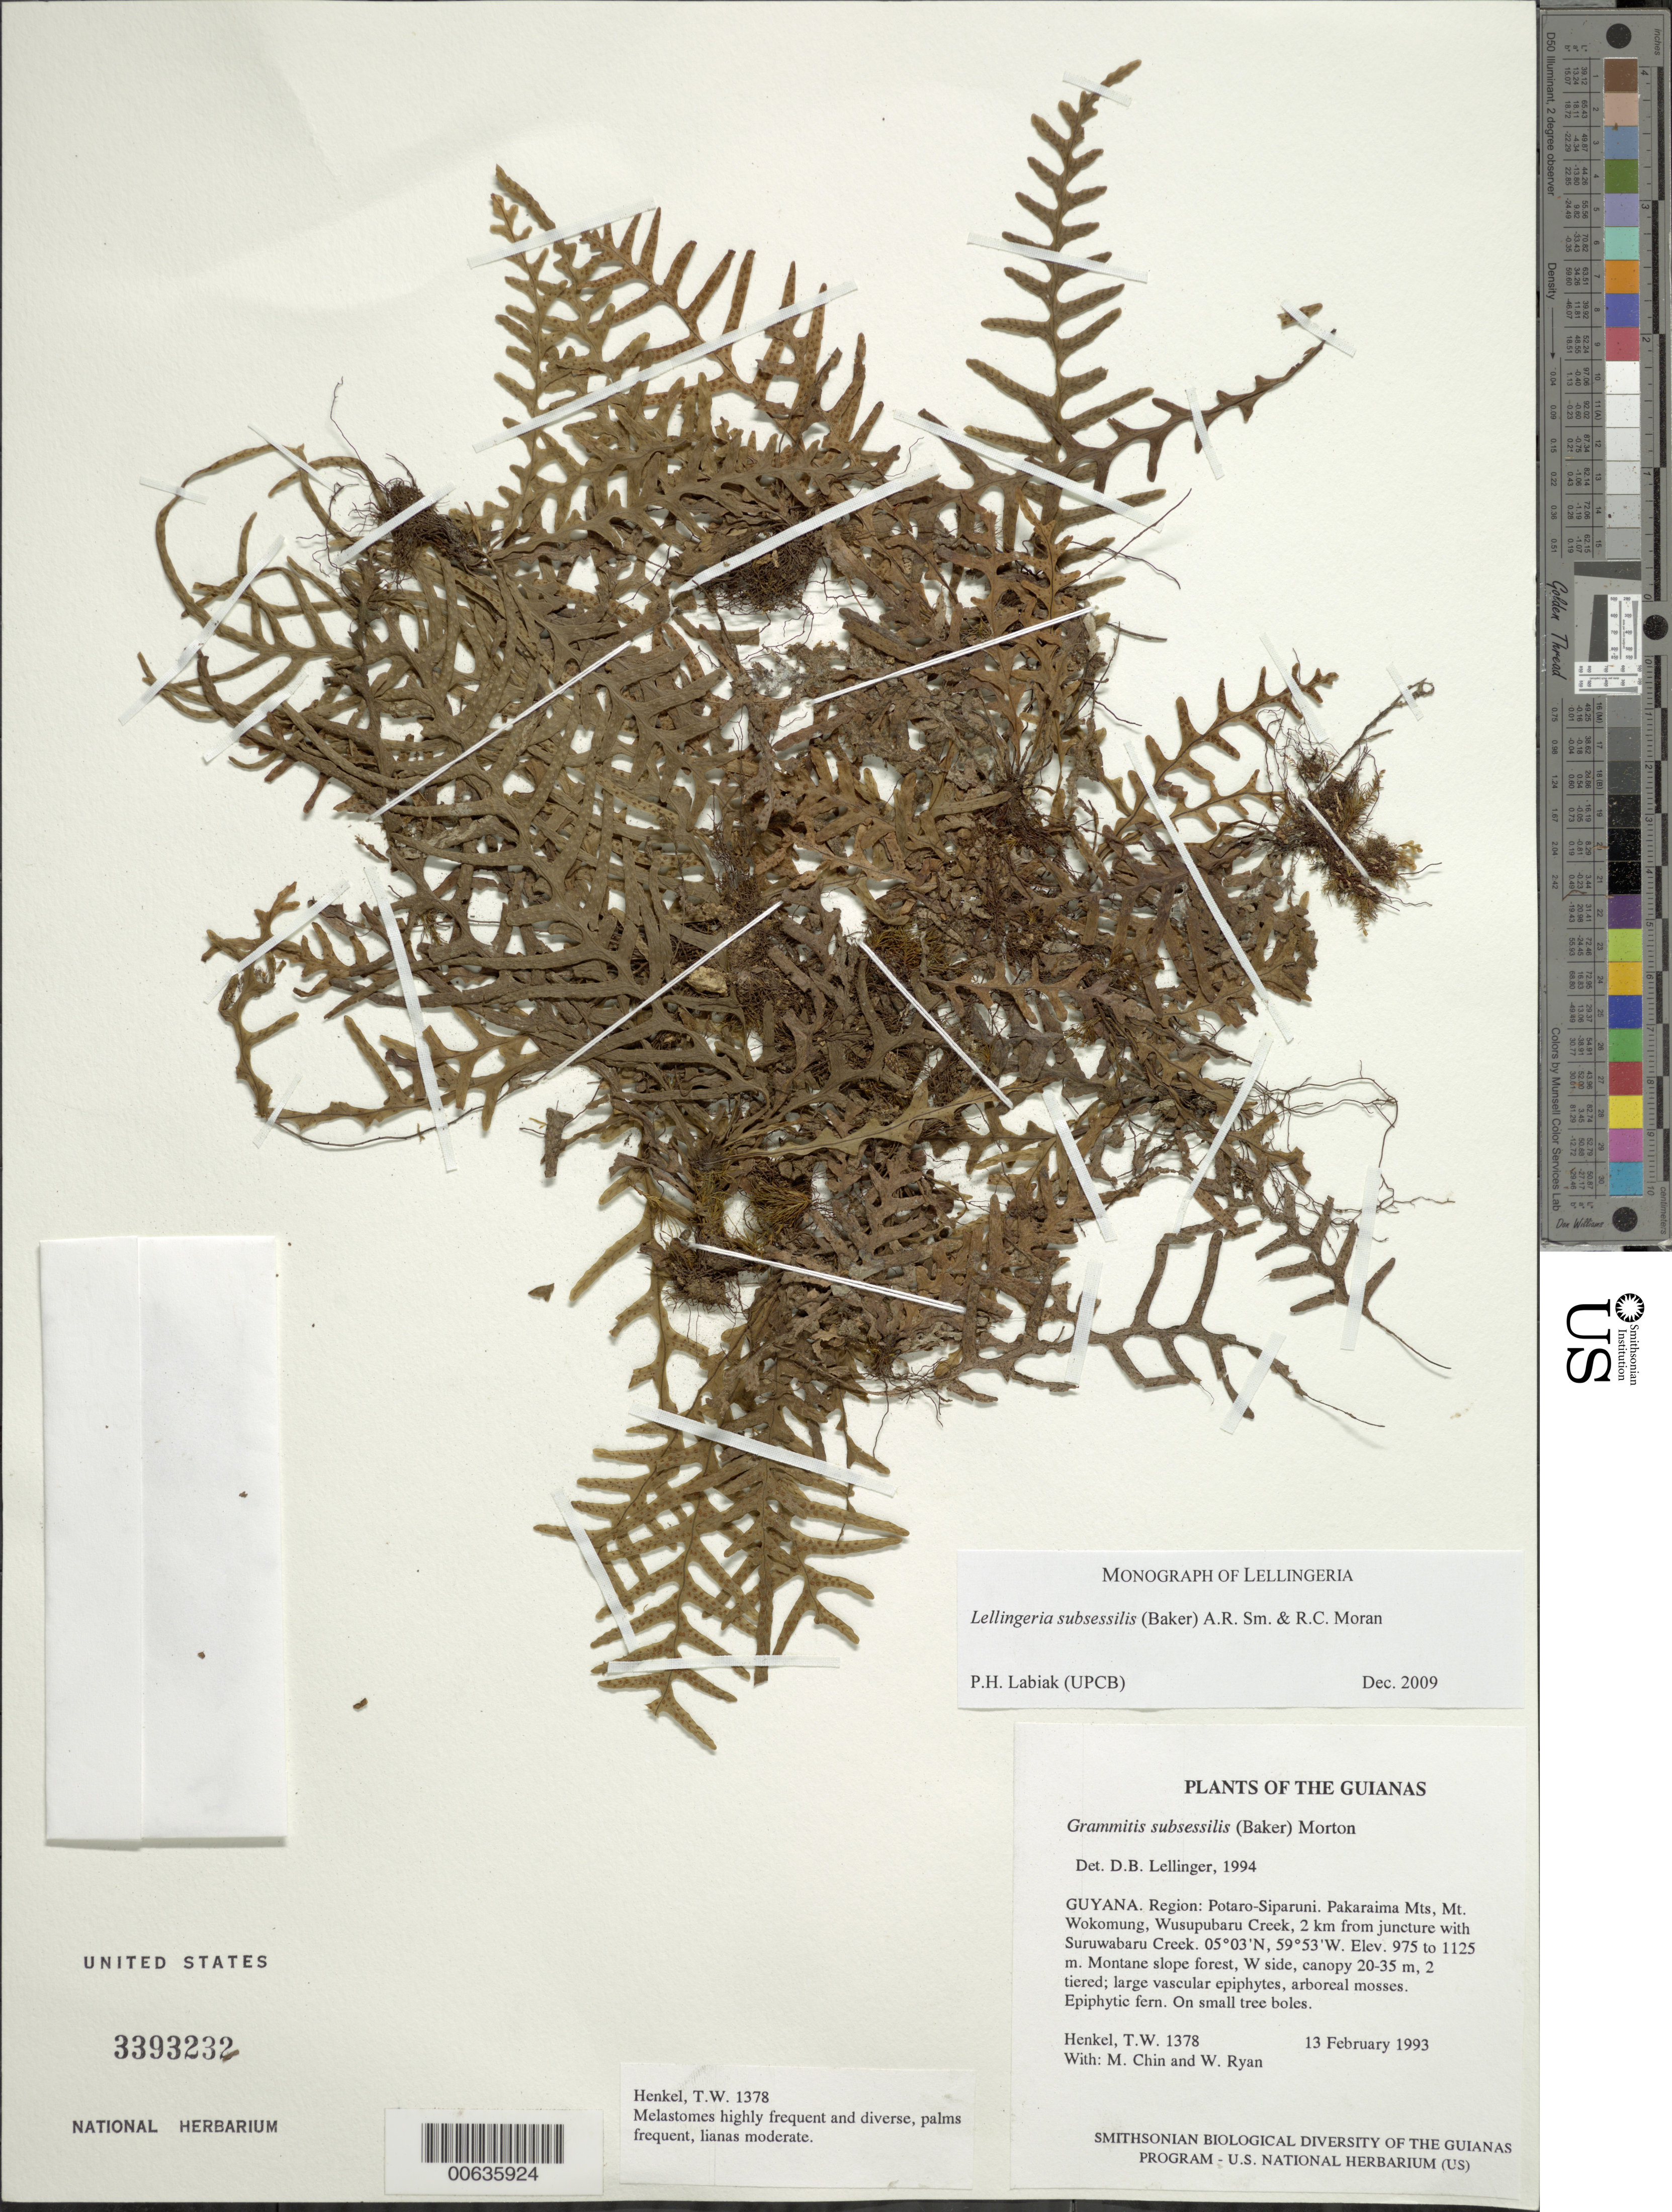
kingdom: Plantae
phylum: Tracheophyta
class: Polypodiopsida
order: Polypodiales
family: Polypodiaceae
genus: Lellingeria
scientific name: Lellingeria subsessilis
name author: (Baker) A.R. Sm. & R.C. Moran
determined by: Labiak, P. H.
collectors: T. Henkel, M. Chin & W. Ryan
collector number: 1378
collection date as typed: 13 February 1993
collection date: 1993-02-13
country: Guyana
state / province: Potaro-Siparuni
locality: Pakaraima Mts, Mt. Wokomung, Wusupubaru Creek, 2 km from juncture with Suruwabaru Creek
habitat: Montane slope forest, W side, canopy 20-35 m, 2 tiered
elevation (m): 975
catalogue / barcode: US 3393232